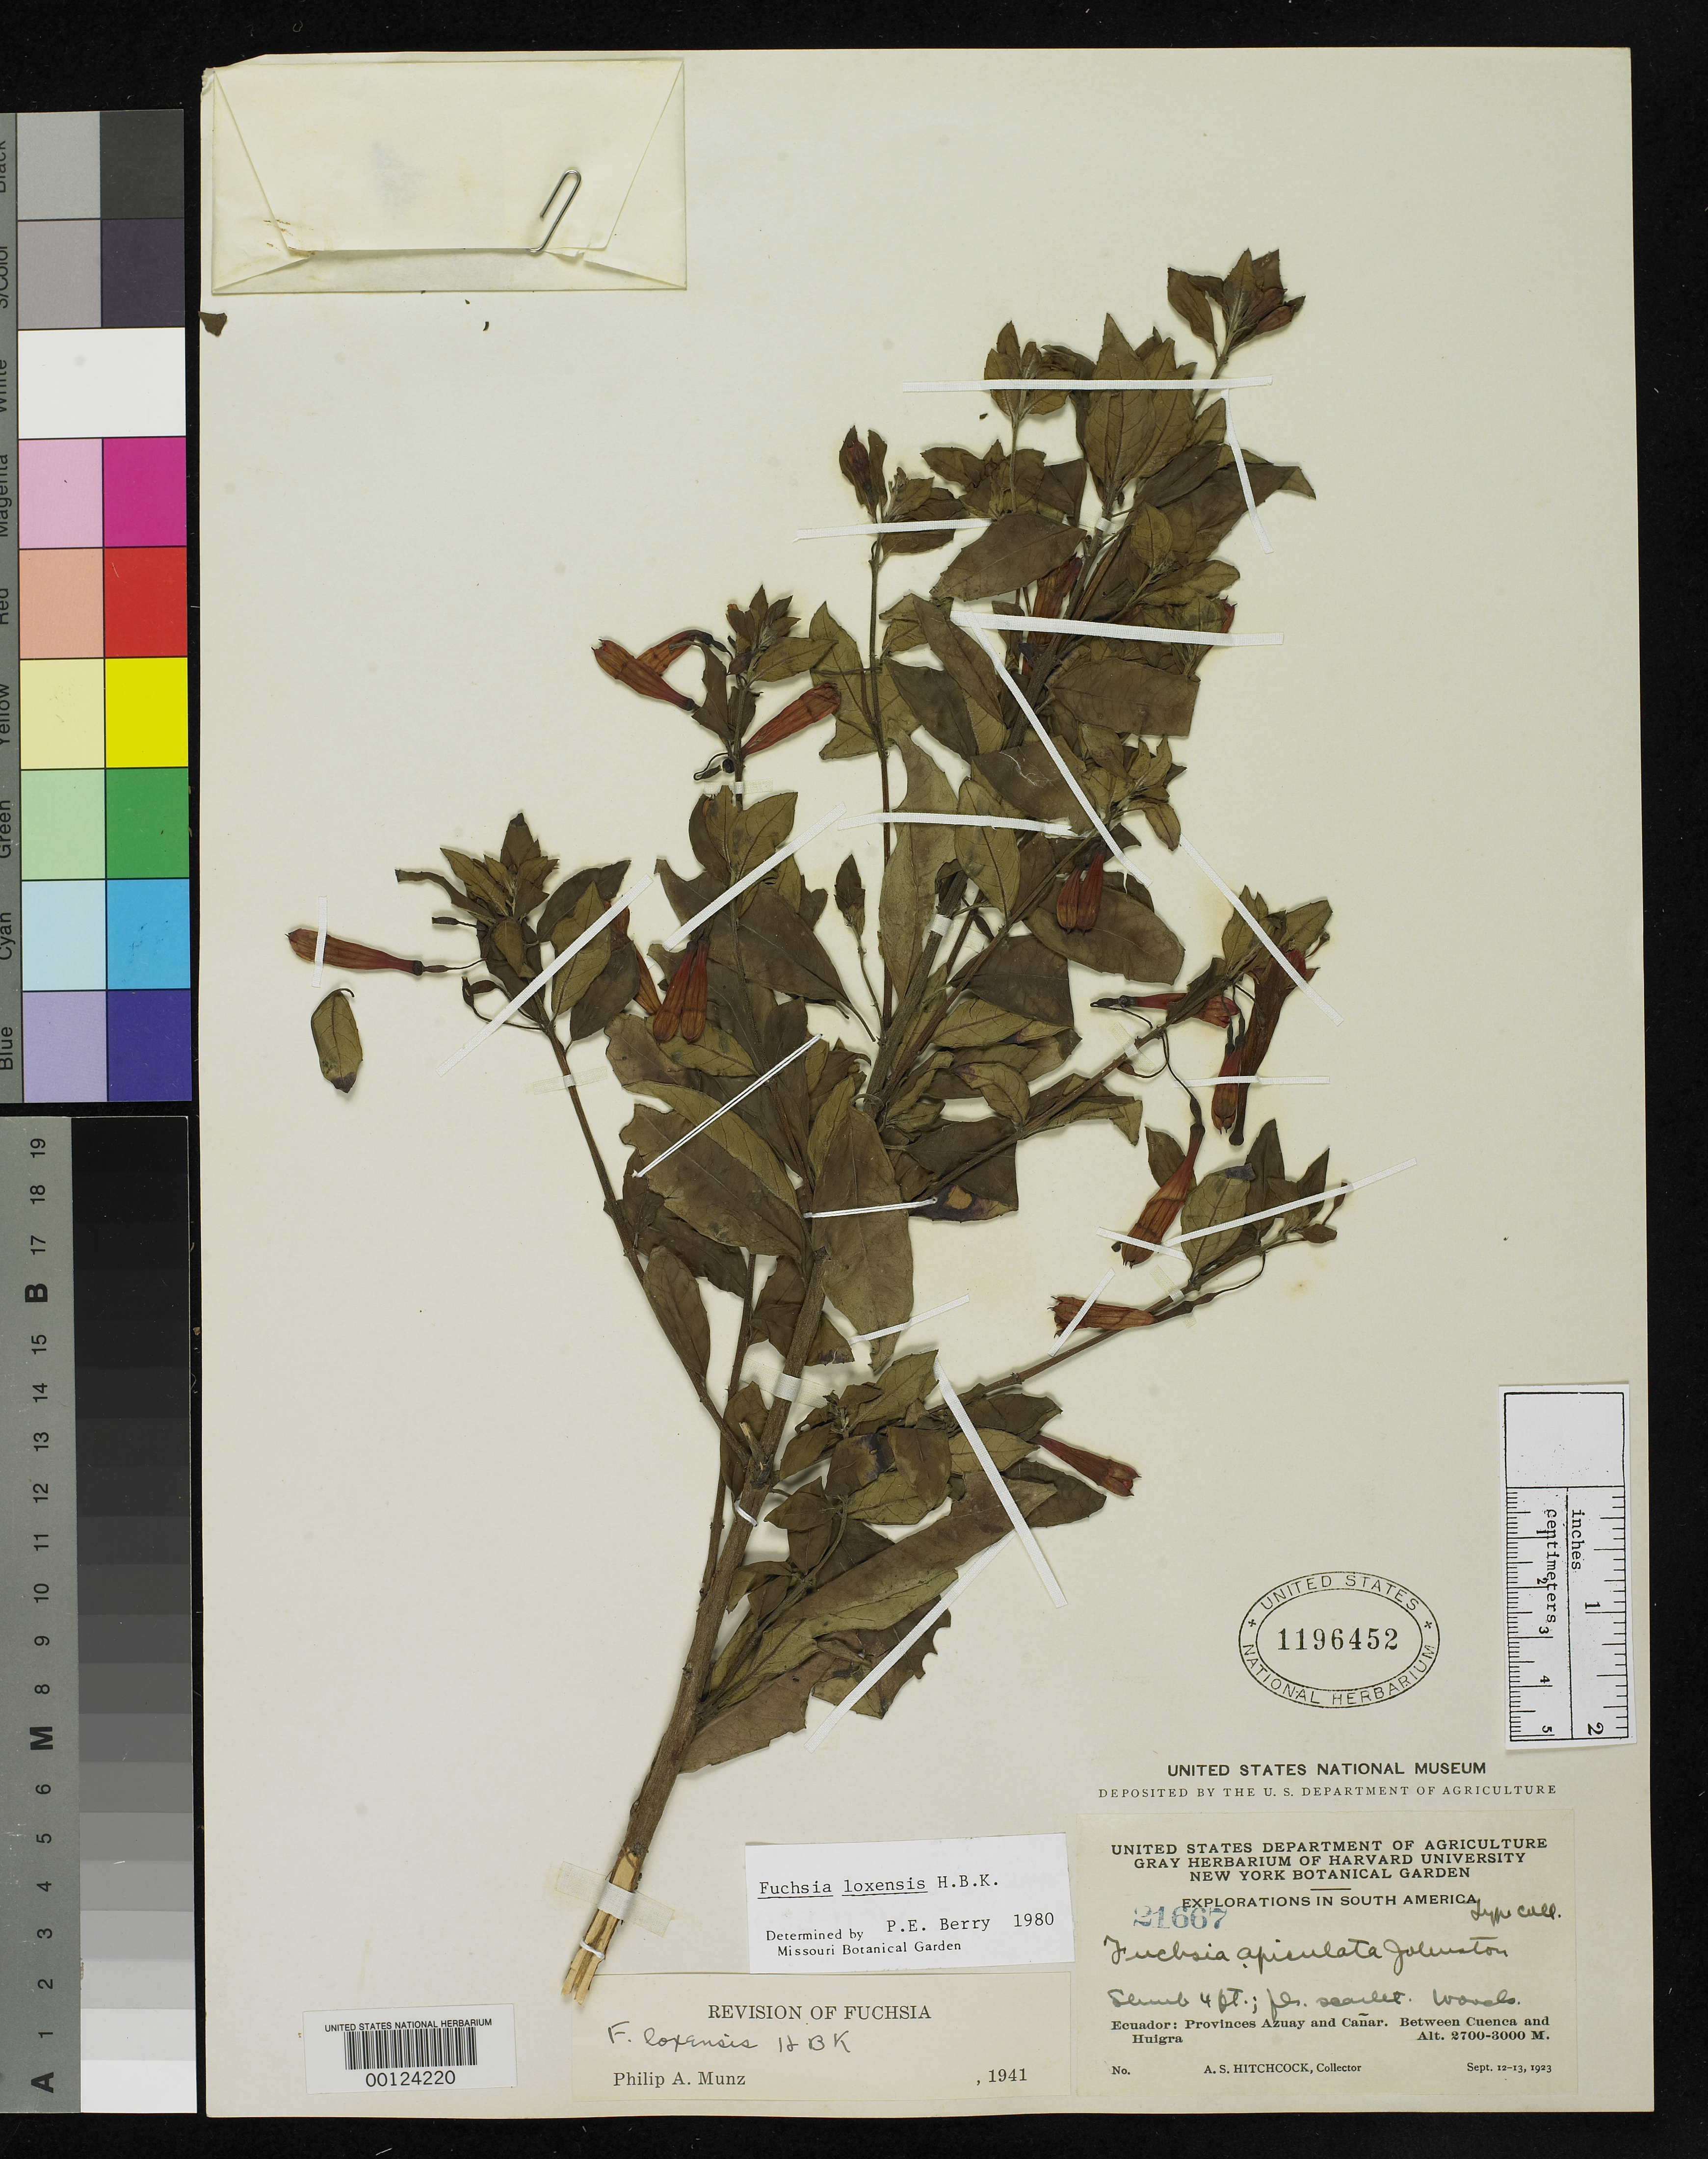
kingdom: Plantae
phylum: Tracheophyta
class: Magnoliopsida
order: Myrtales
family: Onagraceae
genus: Fuchsia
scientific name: Fuchsia apiculata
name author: I.M. Johnst.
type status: Isotype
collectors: A. S. Hitchcock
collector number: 21667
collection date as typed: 12 Sep 1923 and 13 Sep 1923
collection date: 1923-09-12,1923-09-13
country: Ecuador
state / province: Azuay / Cañar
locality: Between Cuenca and Huigra.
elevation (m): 2700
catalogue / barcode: US 1196452